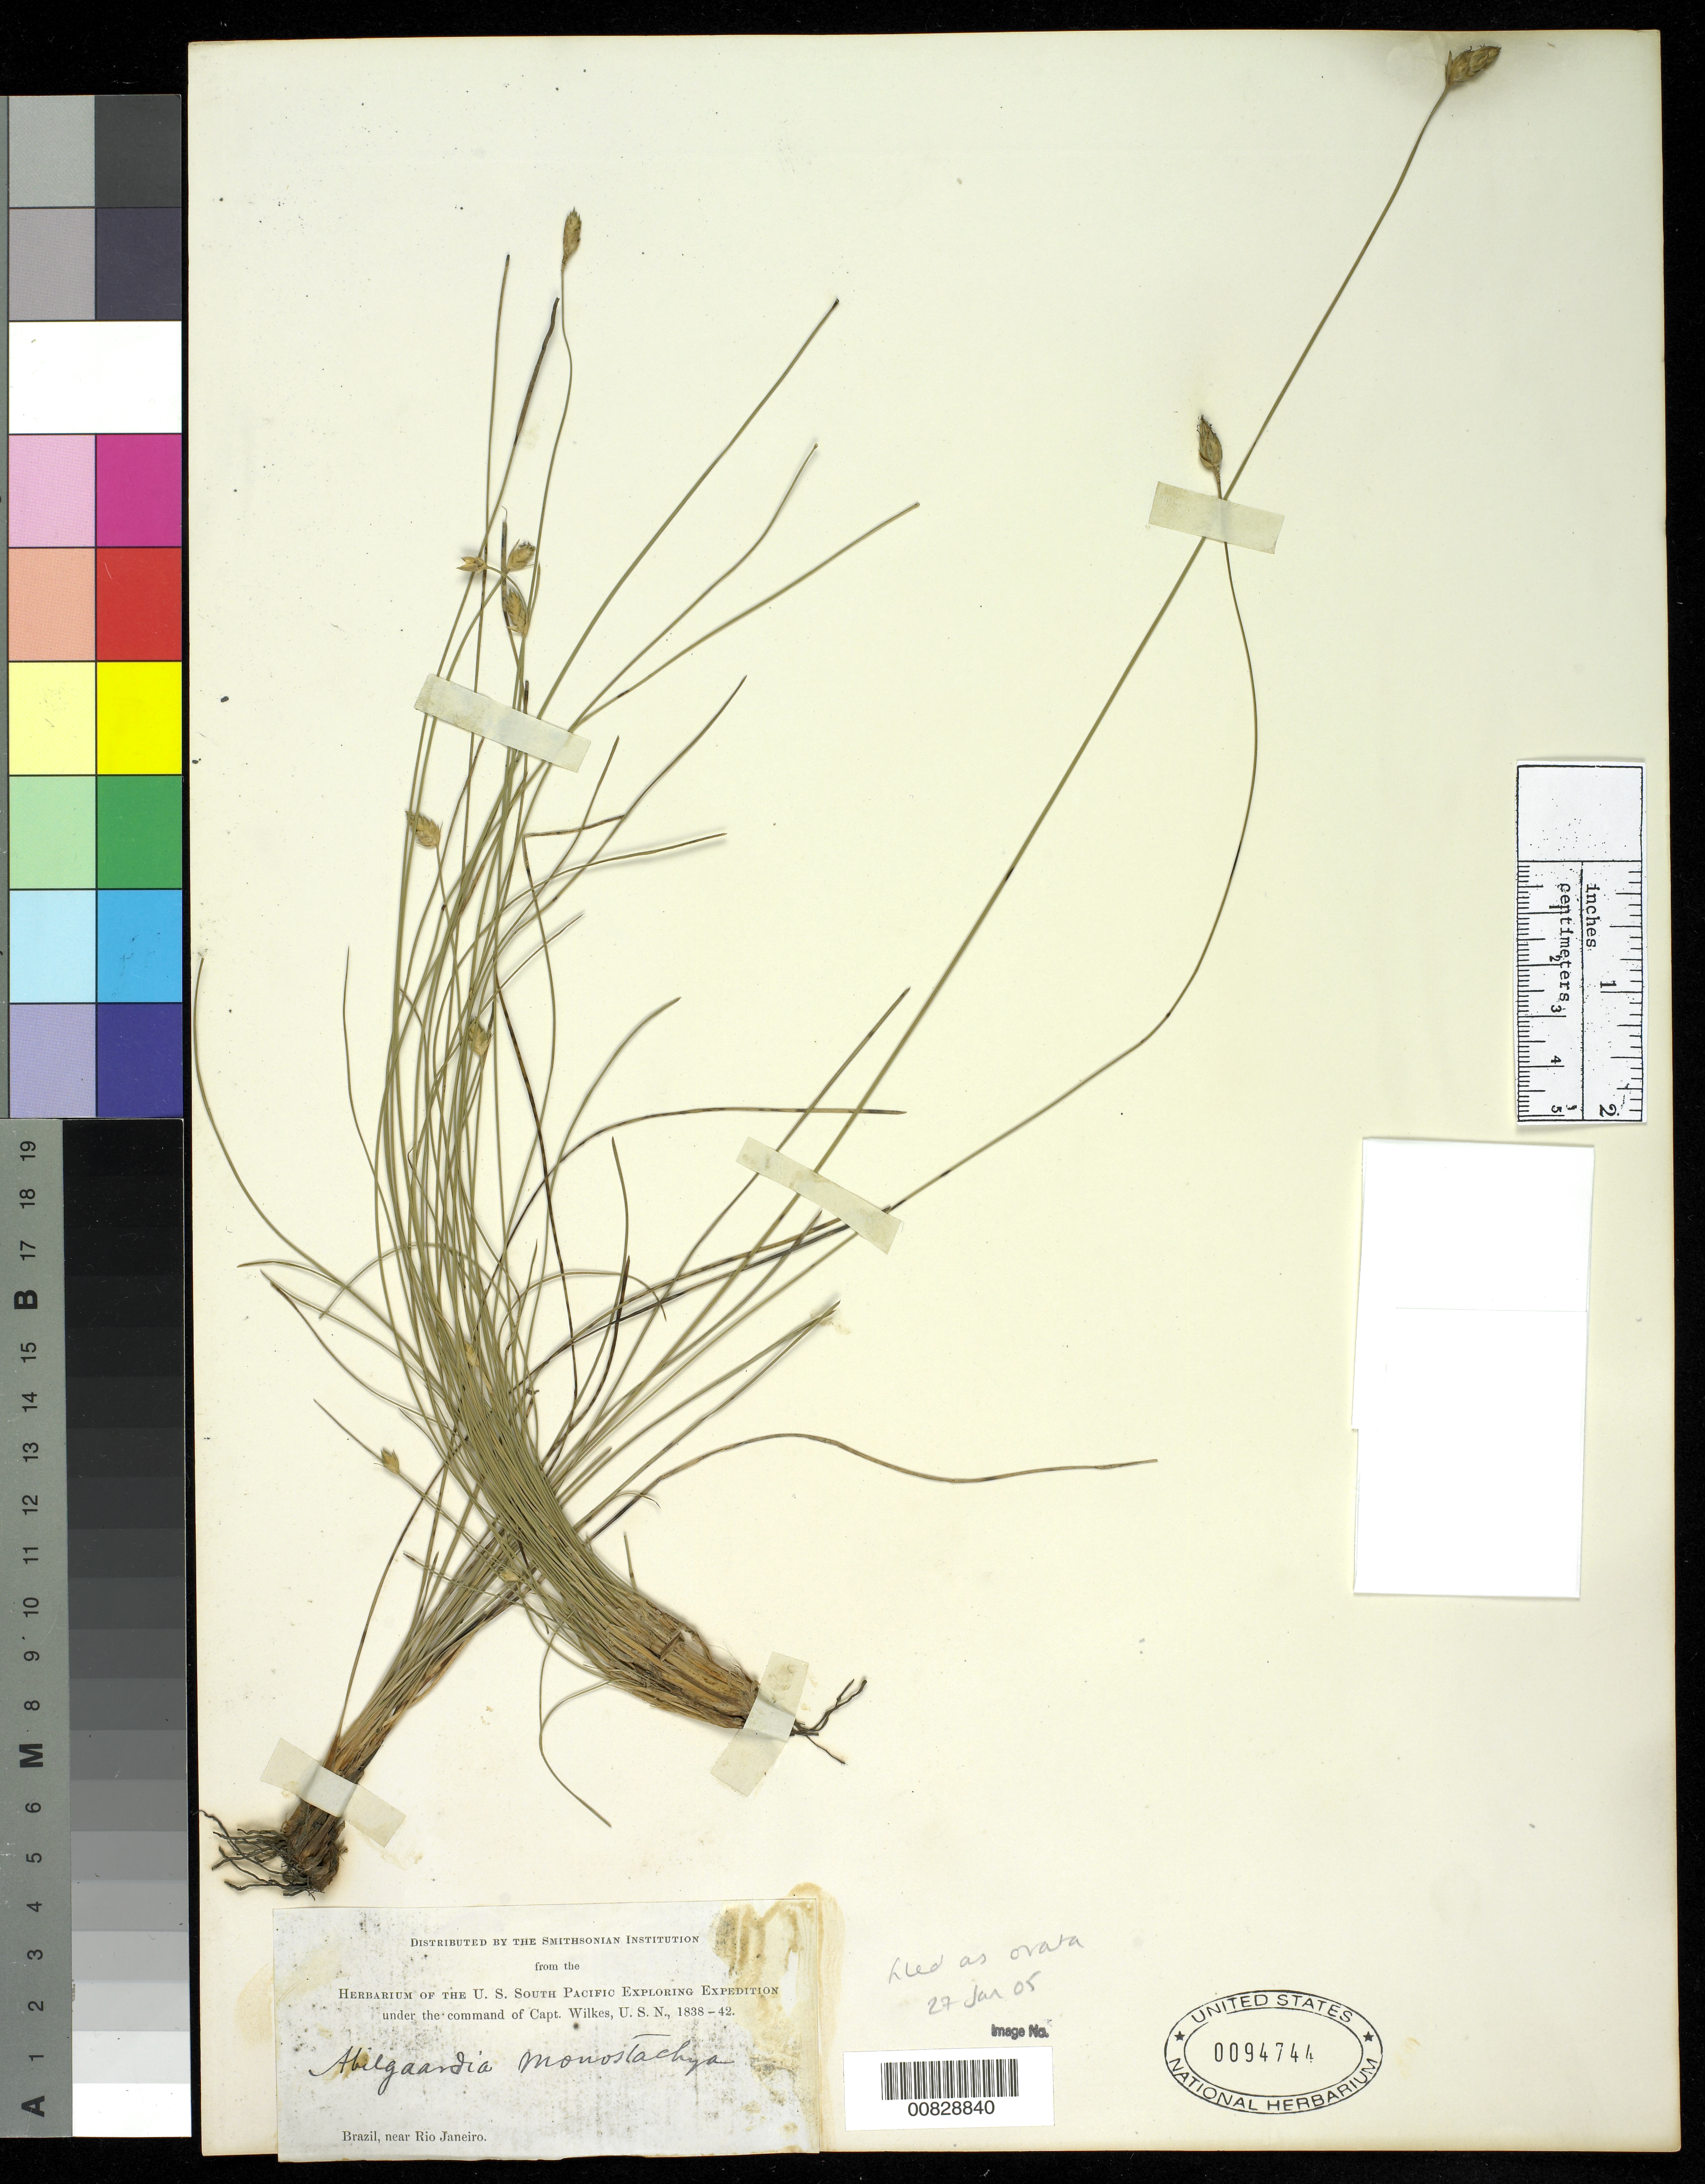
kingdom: Plantae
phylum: Tracheophyta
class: Liliopsida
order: Poales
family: Cyperaceae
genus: Abildgaardia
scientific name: Abildgaardia ovata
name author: (Burm. f.) Kral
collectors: Wilkes Explor. Exped.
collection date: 1838/1842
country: Brazil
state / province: Rio de Janeiro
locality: near Rio de Janeiro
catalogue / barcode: US 94744